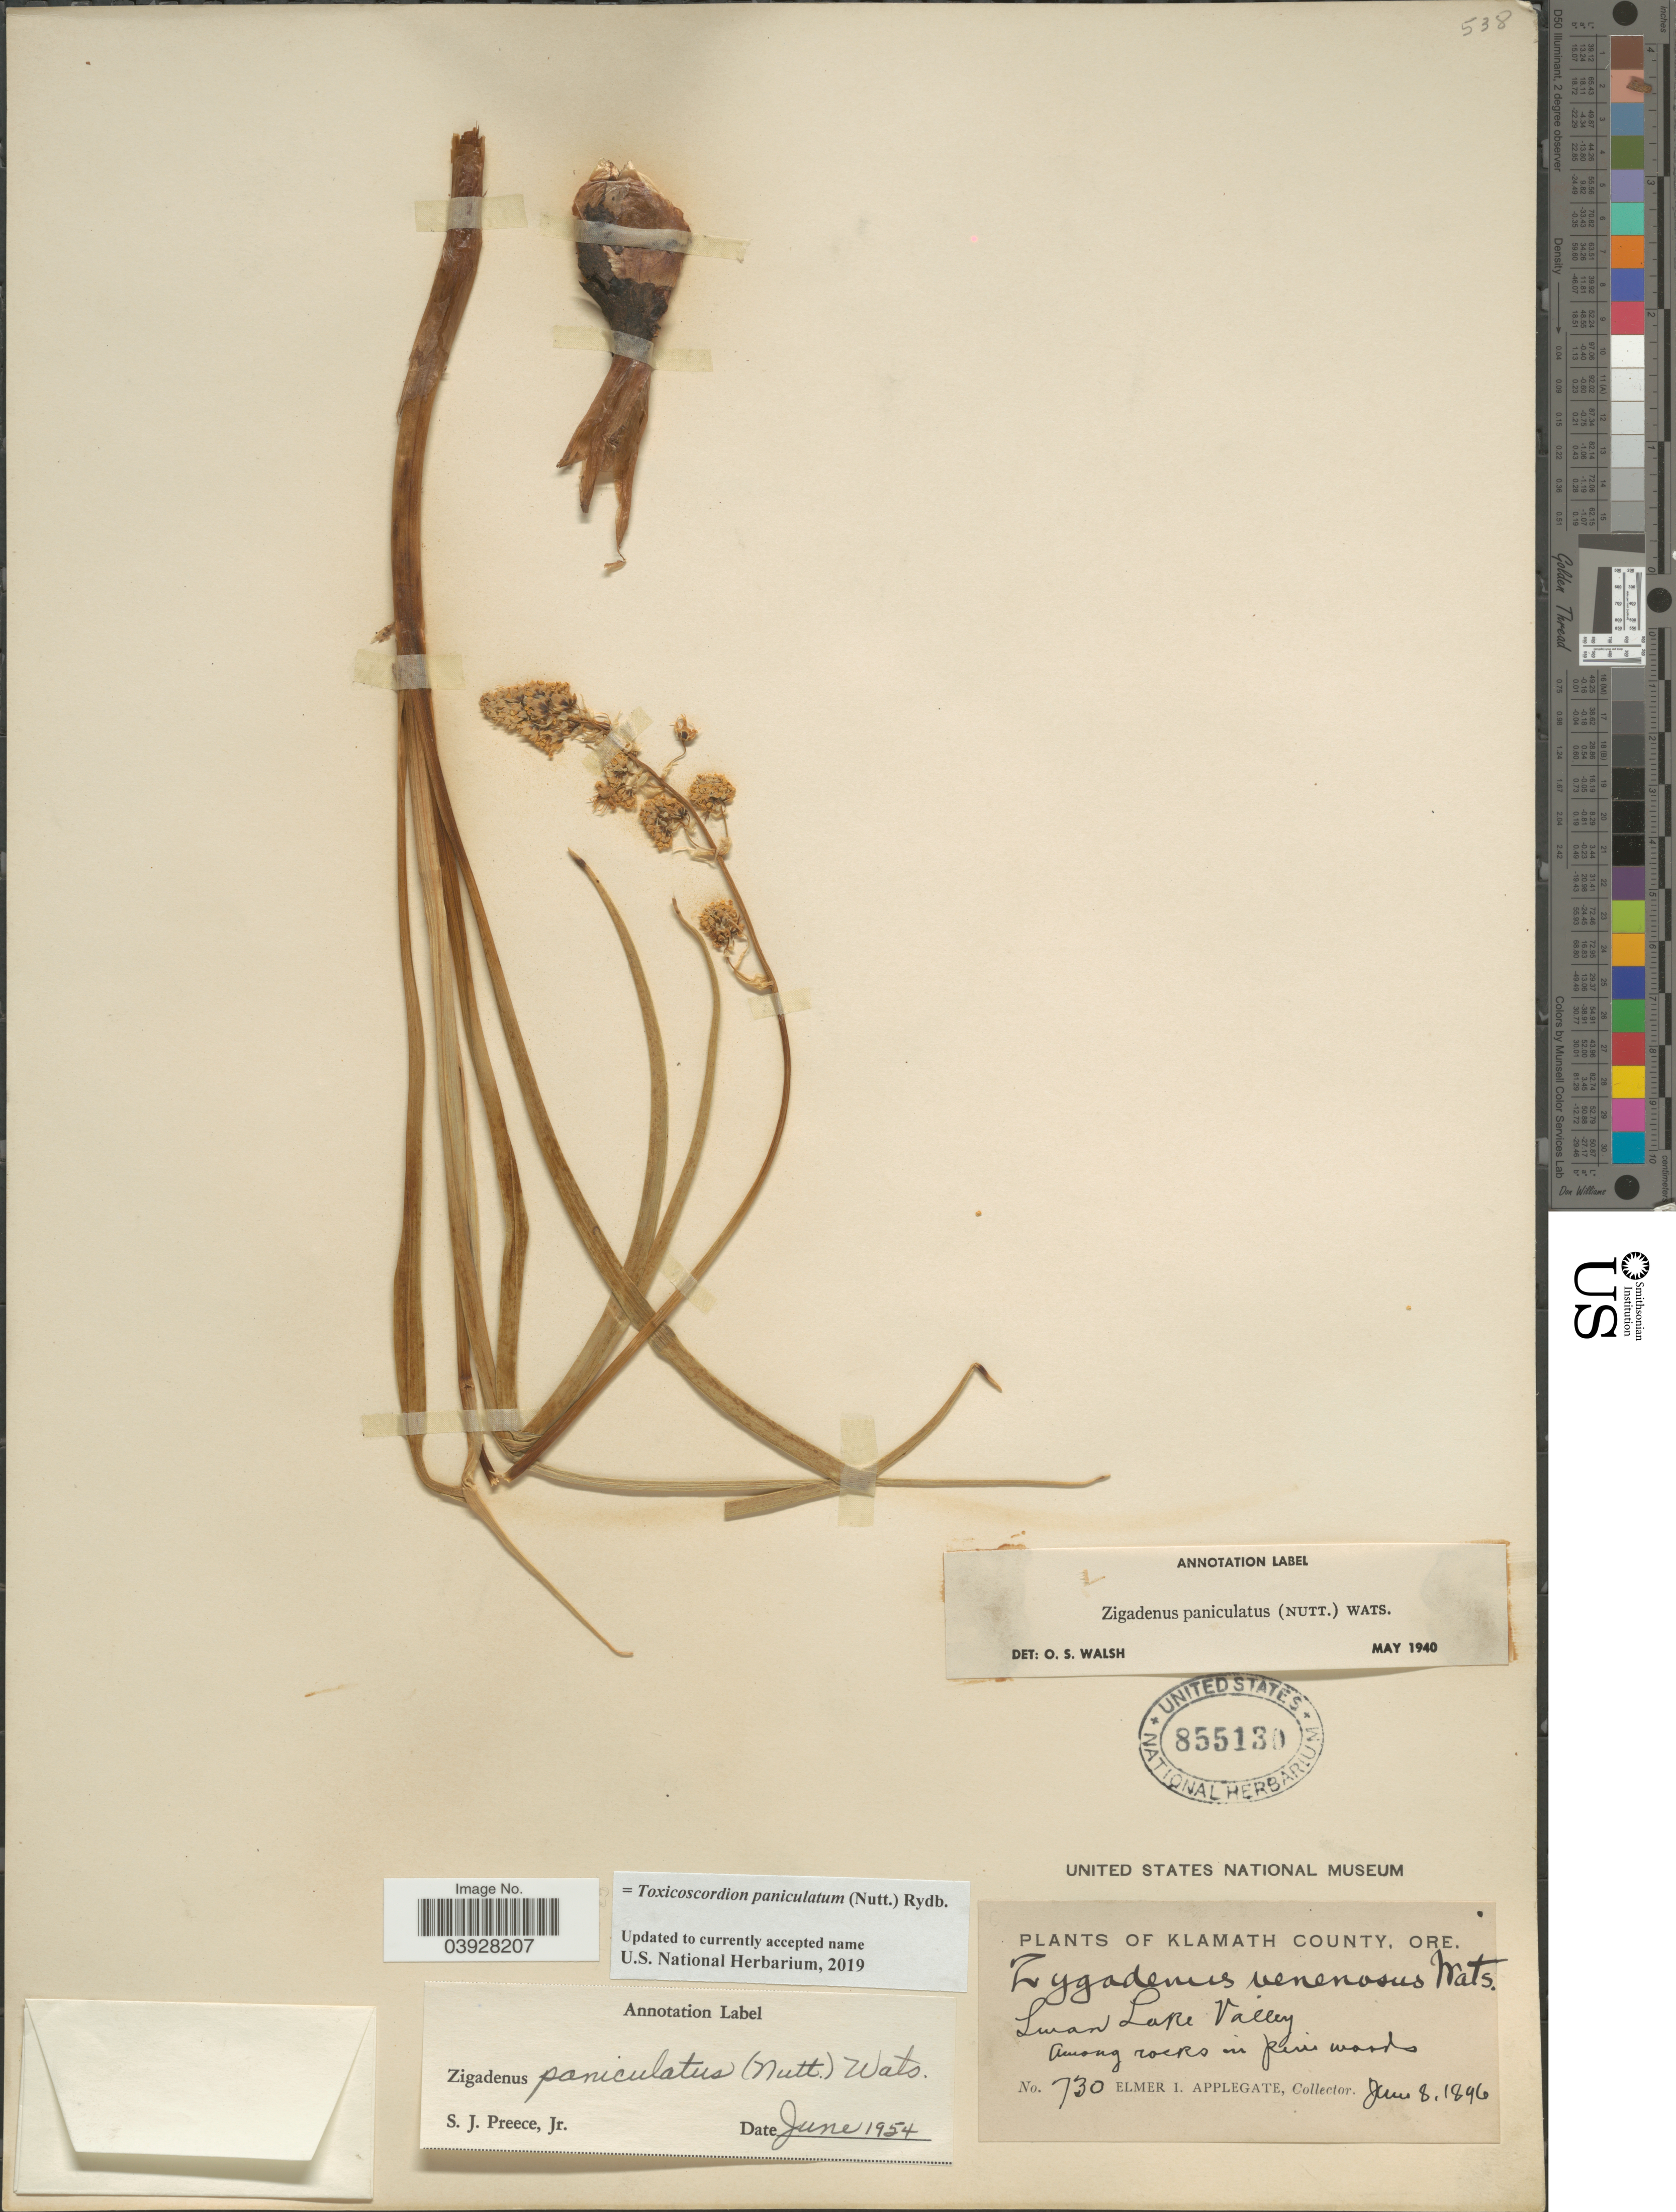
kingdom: Plantae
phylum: Tracheophyta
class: Liliopsida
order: Liliales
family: Melanthiaceae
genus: Toxicoscordion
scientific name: Toxicoscordion paniculatum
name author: (Nutt.) Rydb.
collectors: E. I. Applegate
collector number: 730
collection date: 1896-06-08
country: United States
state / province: Oregon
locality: Klamath County. Swan Lake Valley.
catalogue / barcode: US 855130